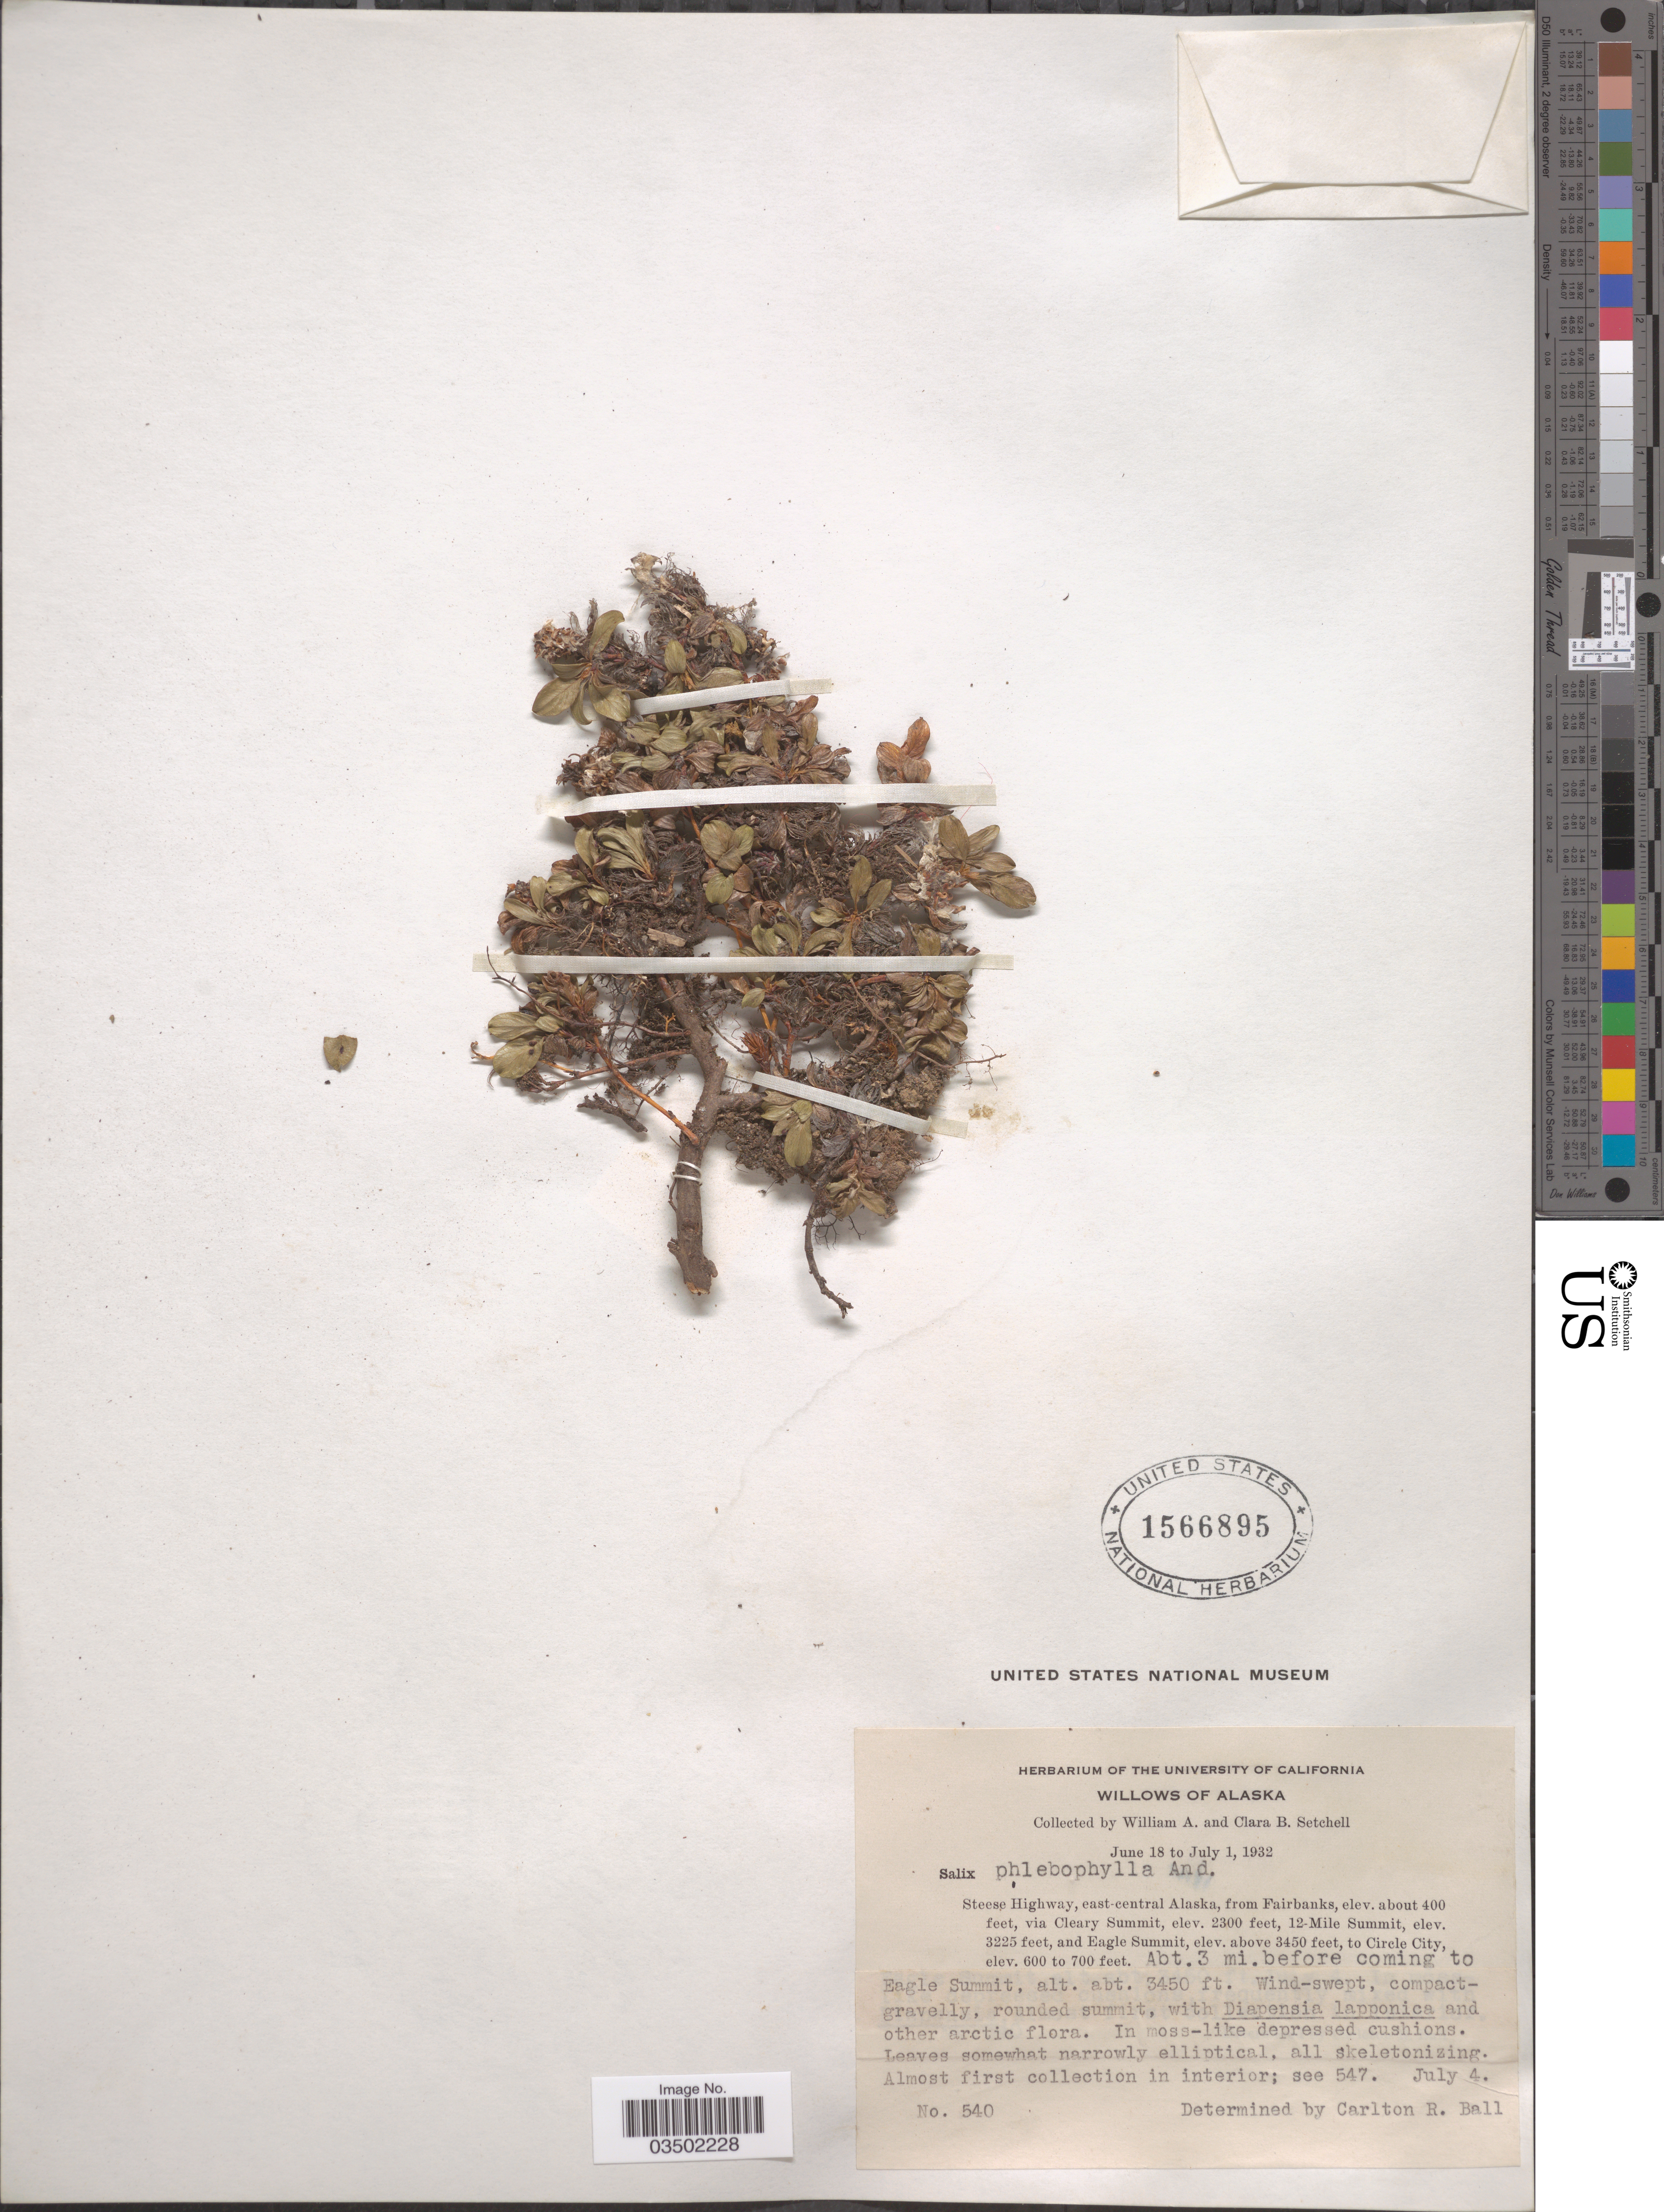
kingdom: Plantae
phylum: Tracheophyta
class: Magnoliopsida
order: Malpighiales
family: Salicaceae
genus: Salix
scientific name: Salix phlebophylla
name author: Andersson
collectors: W. Setchell & C. B. Setchell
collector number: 540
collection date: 1932-07-04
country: United States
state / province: Alaska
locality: Steese Highway, east-central Alaska, from Fairbanks, elev. about 400 feet, via Cleary Summit, elev. 2300 feet, 12-Mile Summit, elev. 3225 feet, and Eagle Summit, elev. above 3450 feet, to Circle City, elev. 600 to 700 feet. [unsure placement] Abt. 3 mi. before coming to Eagle Summit.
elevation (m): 1052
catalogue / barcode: US 1566895